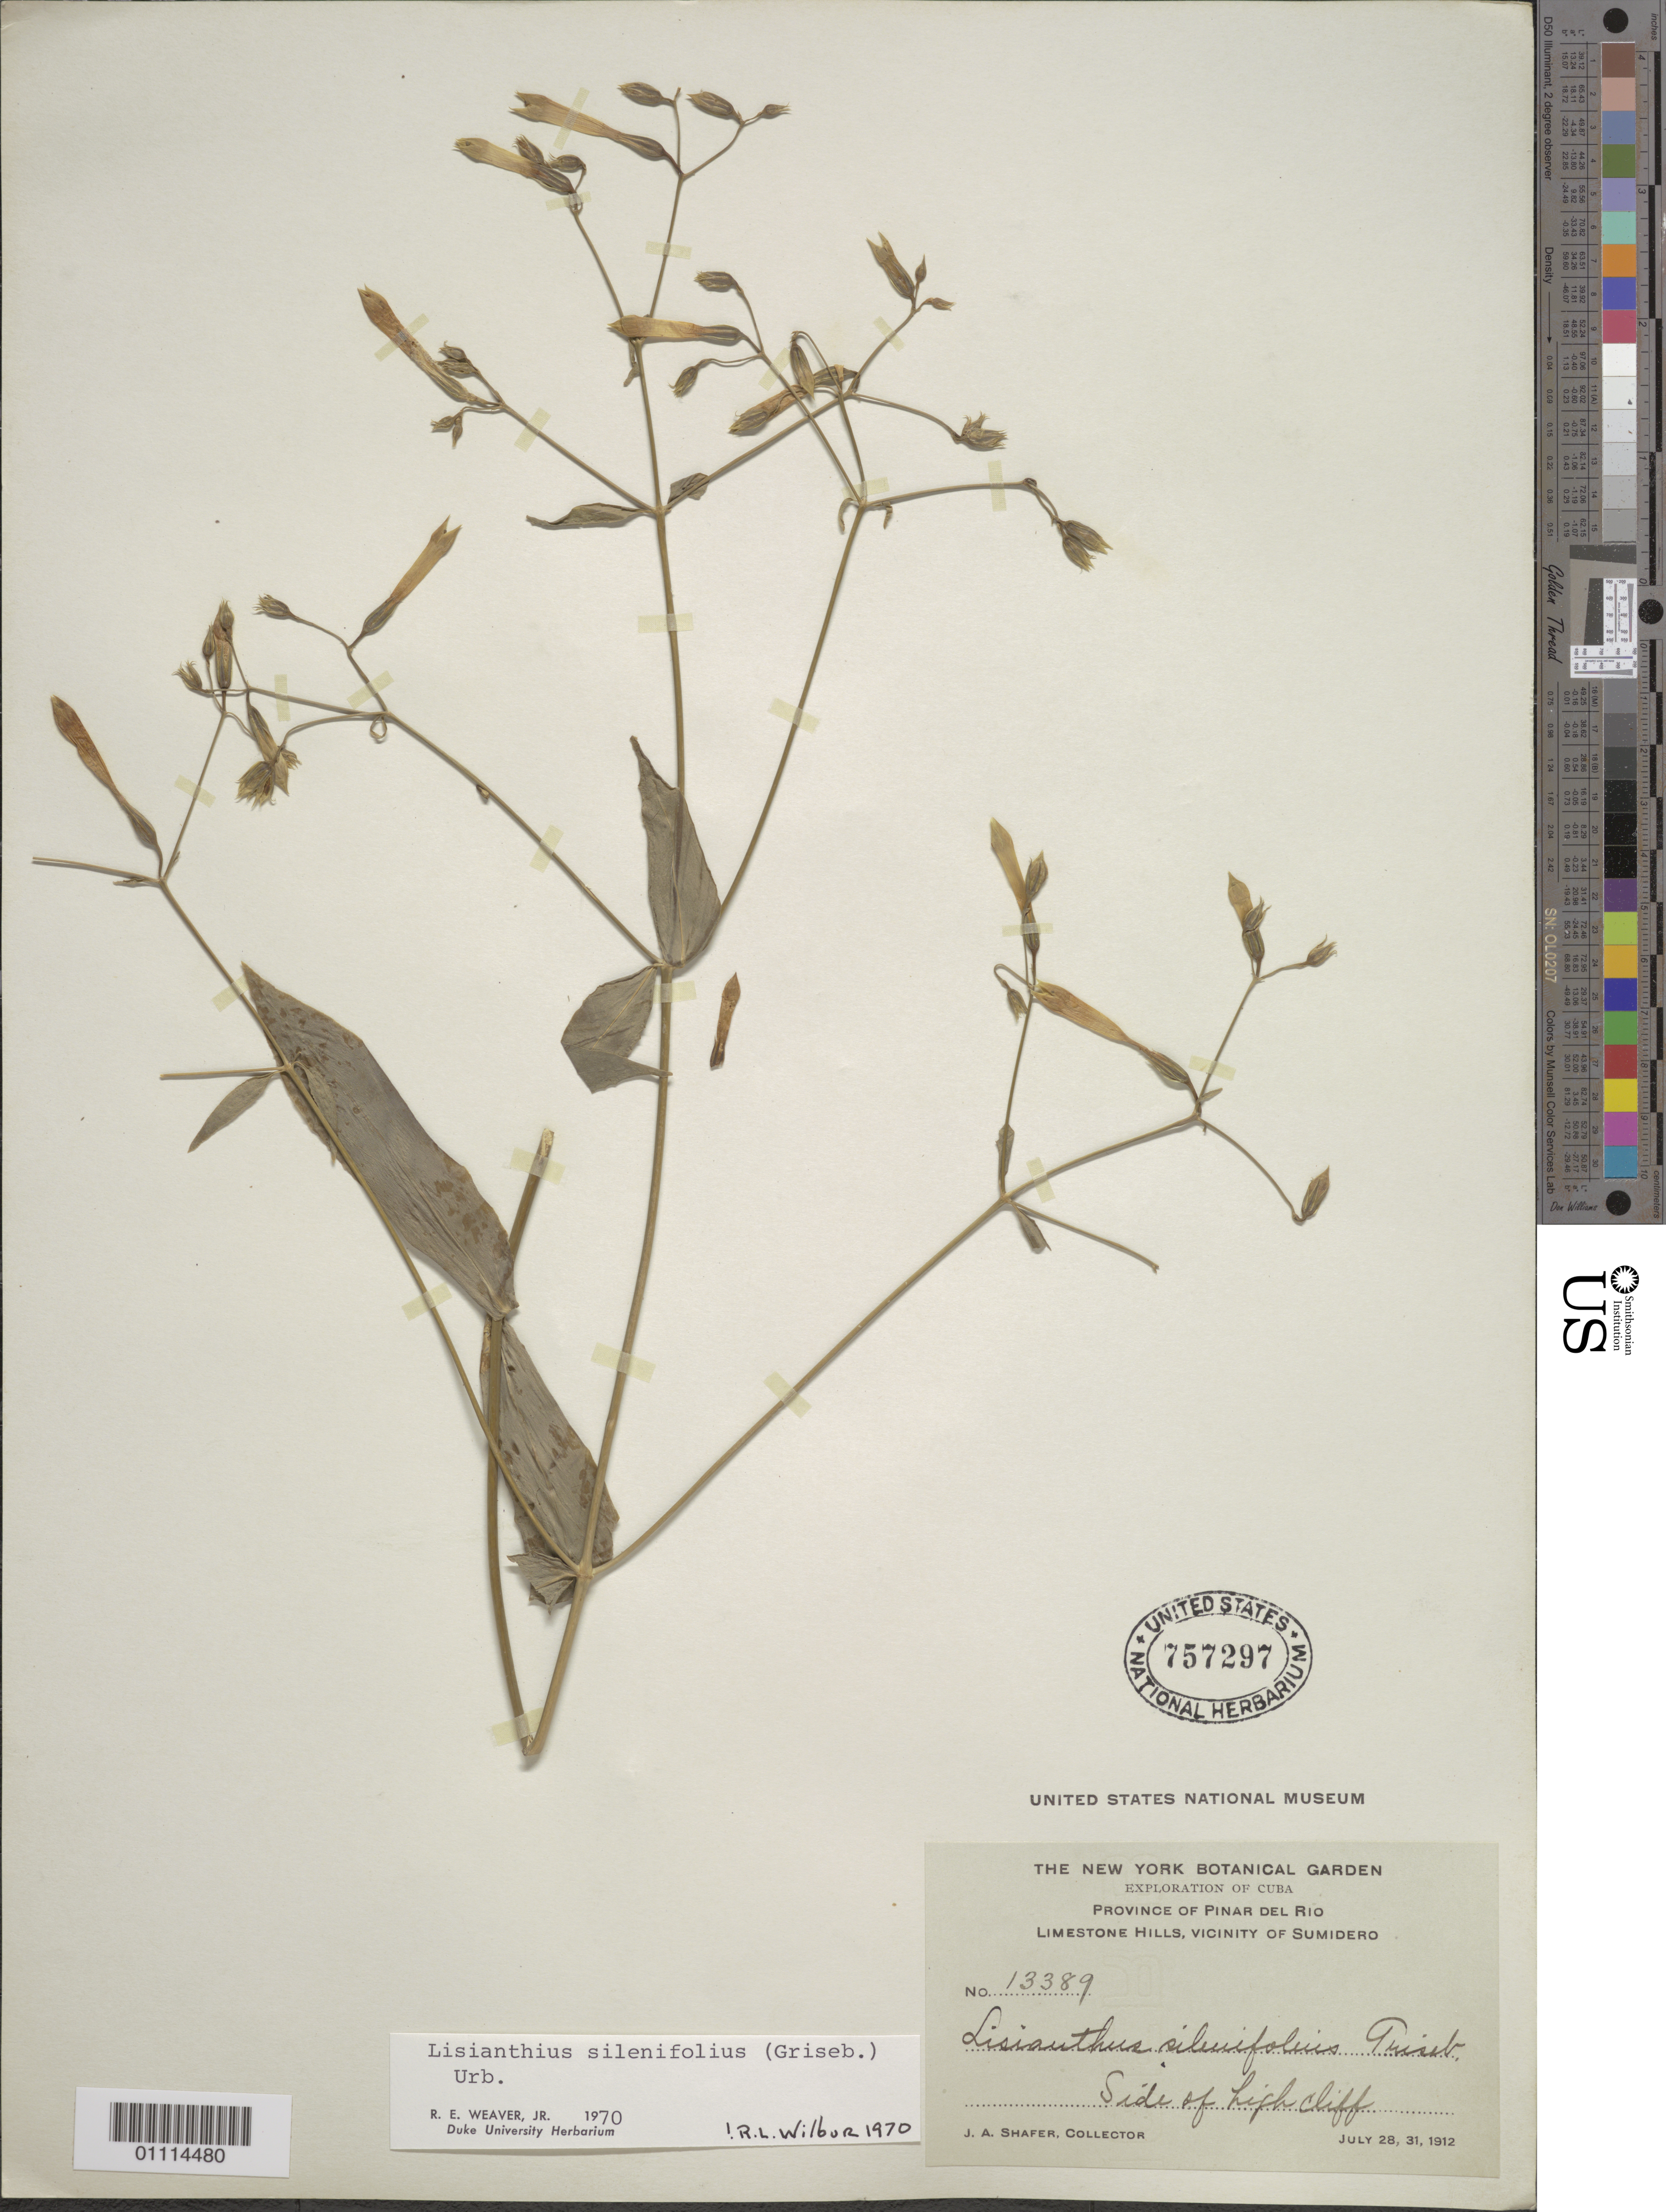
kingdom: Plantae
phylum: Tracheophyta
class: Magnoliopsida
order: Gentianales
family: Gentianaceae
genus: Lisianthius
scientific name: Lisianthius silenifolius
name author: (Griseb.) Urb.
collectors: J. A. Shafer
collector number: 13389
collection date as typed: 28 Jul 1912 and 31 Jul 1912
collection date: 1912-07-28,1912-07-31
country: Cuba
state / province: Pinar del Rio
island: Cuba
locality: Limestone Hills, Vicinity of Sumidero Side of high cliff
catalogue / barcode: US 757297